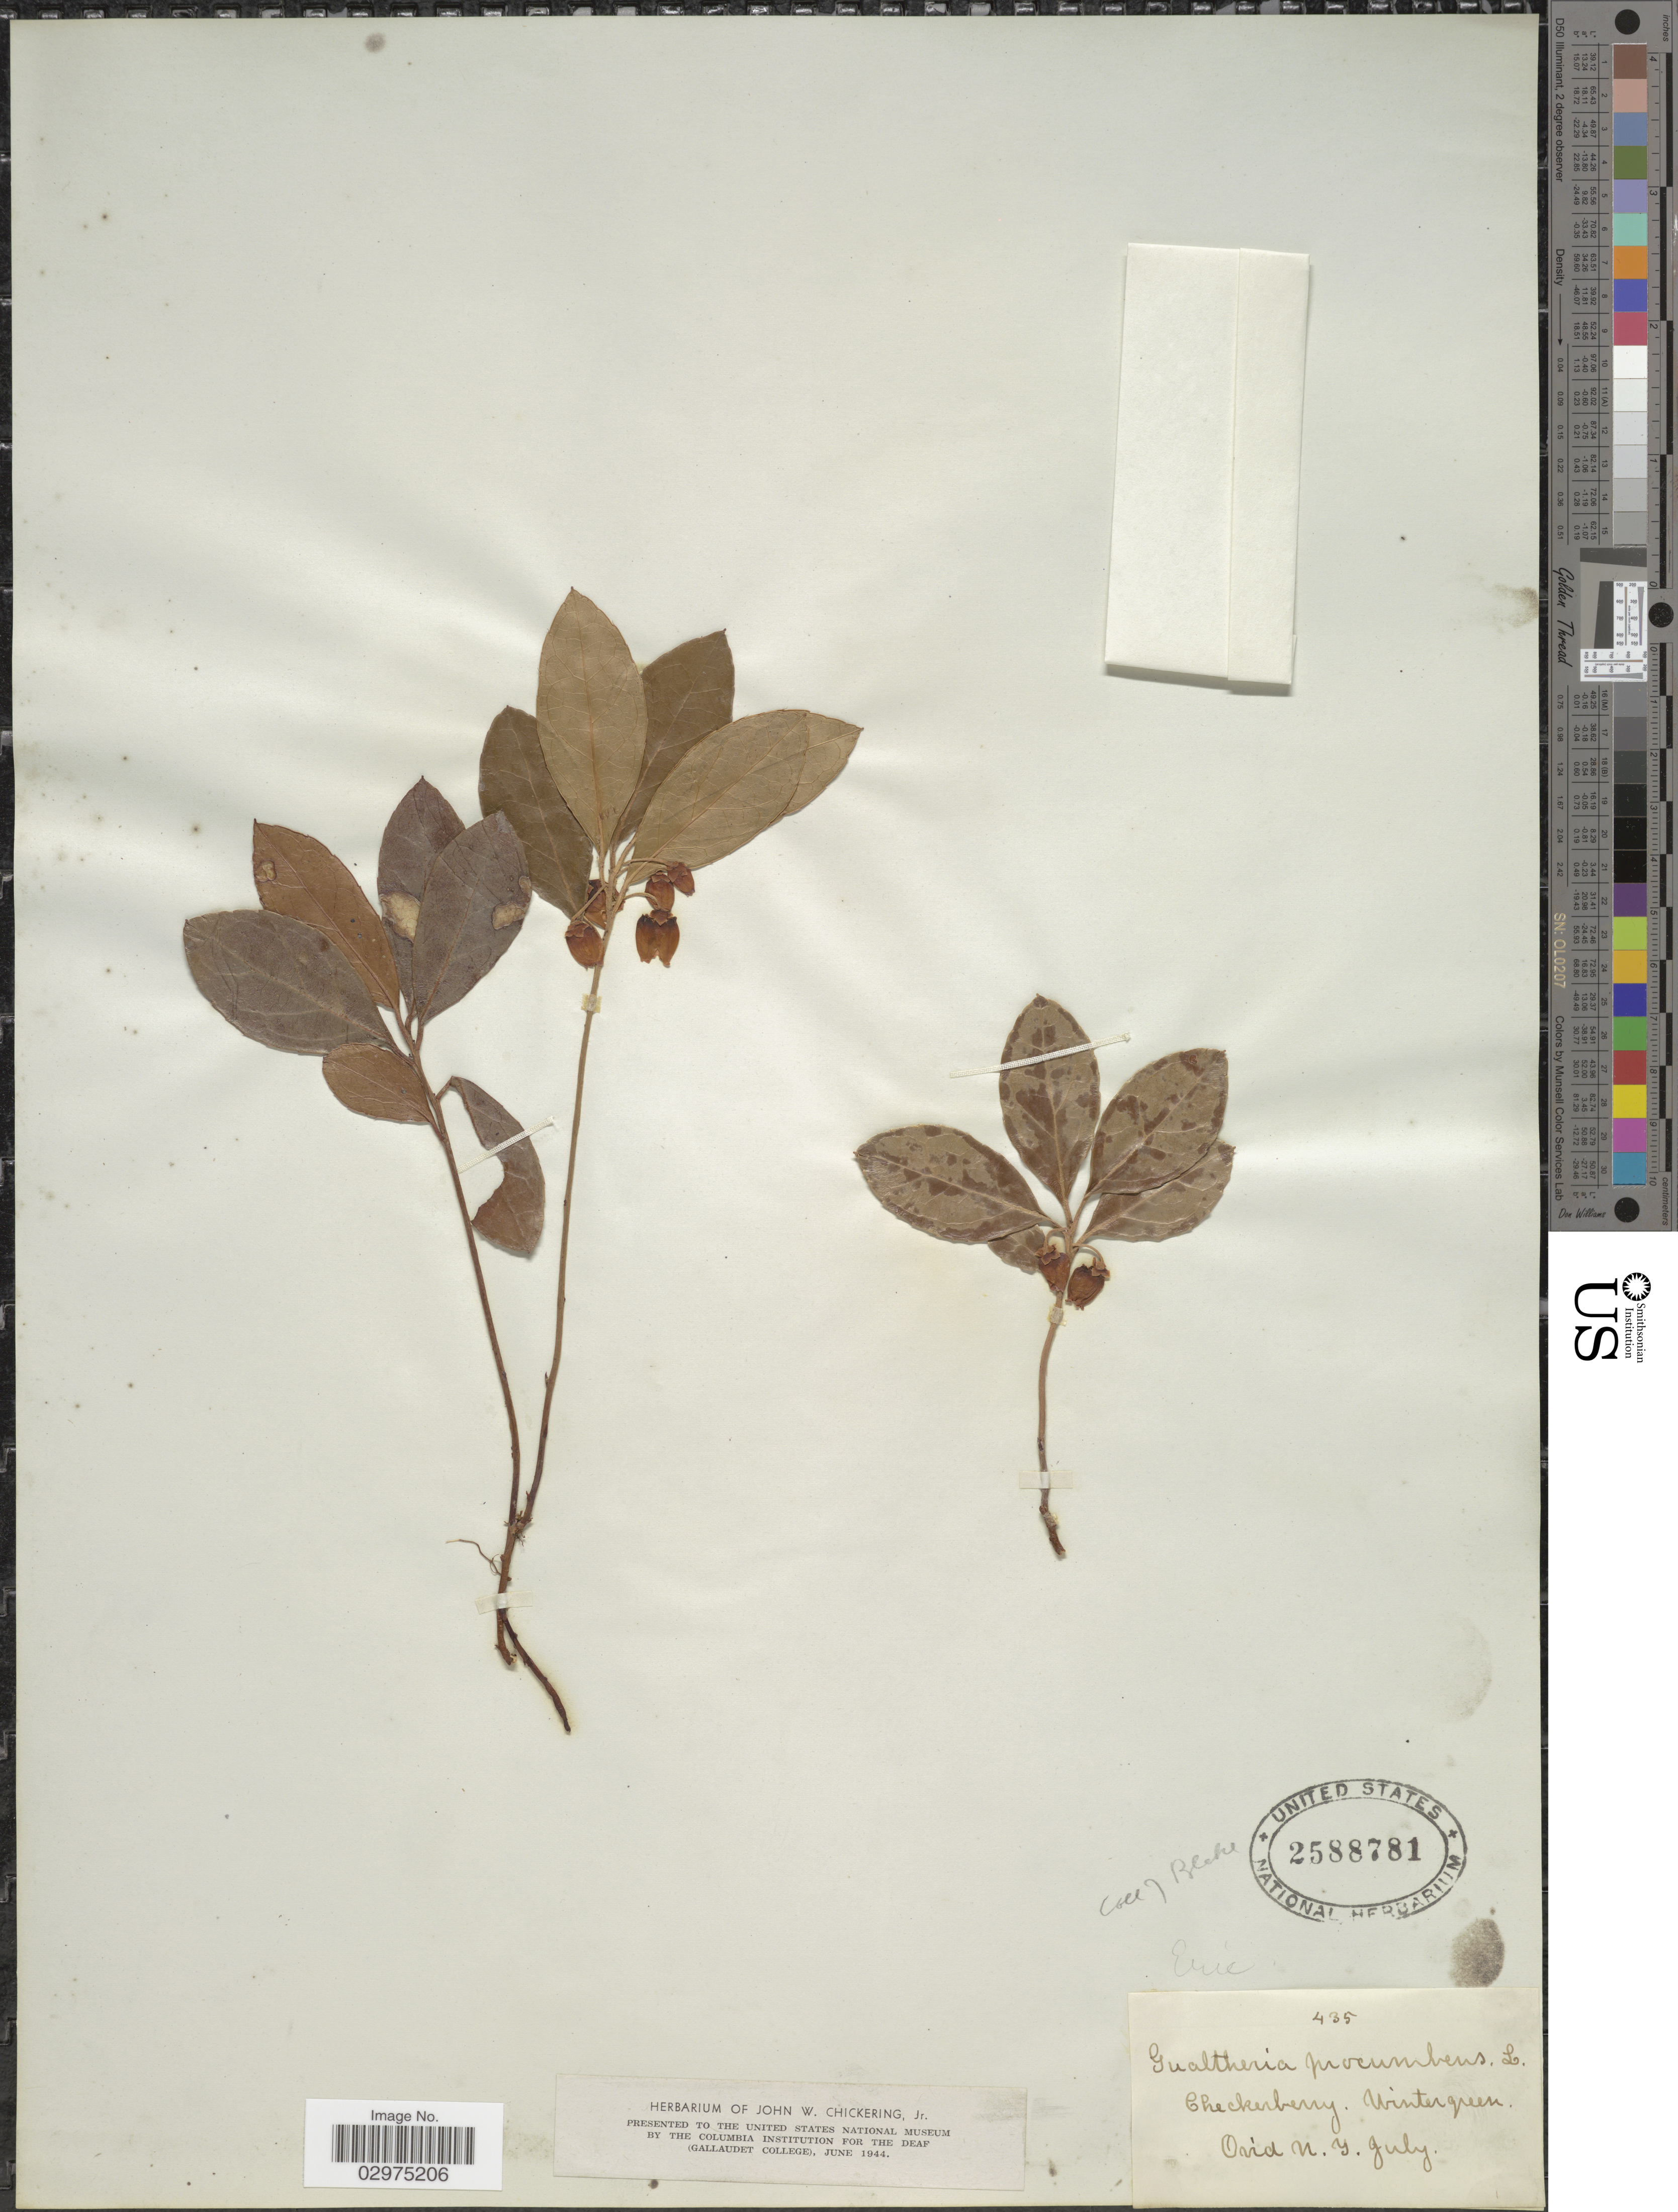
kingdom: Plantae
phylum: Tracheophyta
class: Magnoliopsida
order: Ericales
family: Ericaceae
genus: Gaultheria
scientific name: Gaultheria procumbens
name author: L.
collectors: J. Blake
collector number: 435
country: United States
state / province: New York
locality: Ovid.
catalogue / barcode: US 2588781